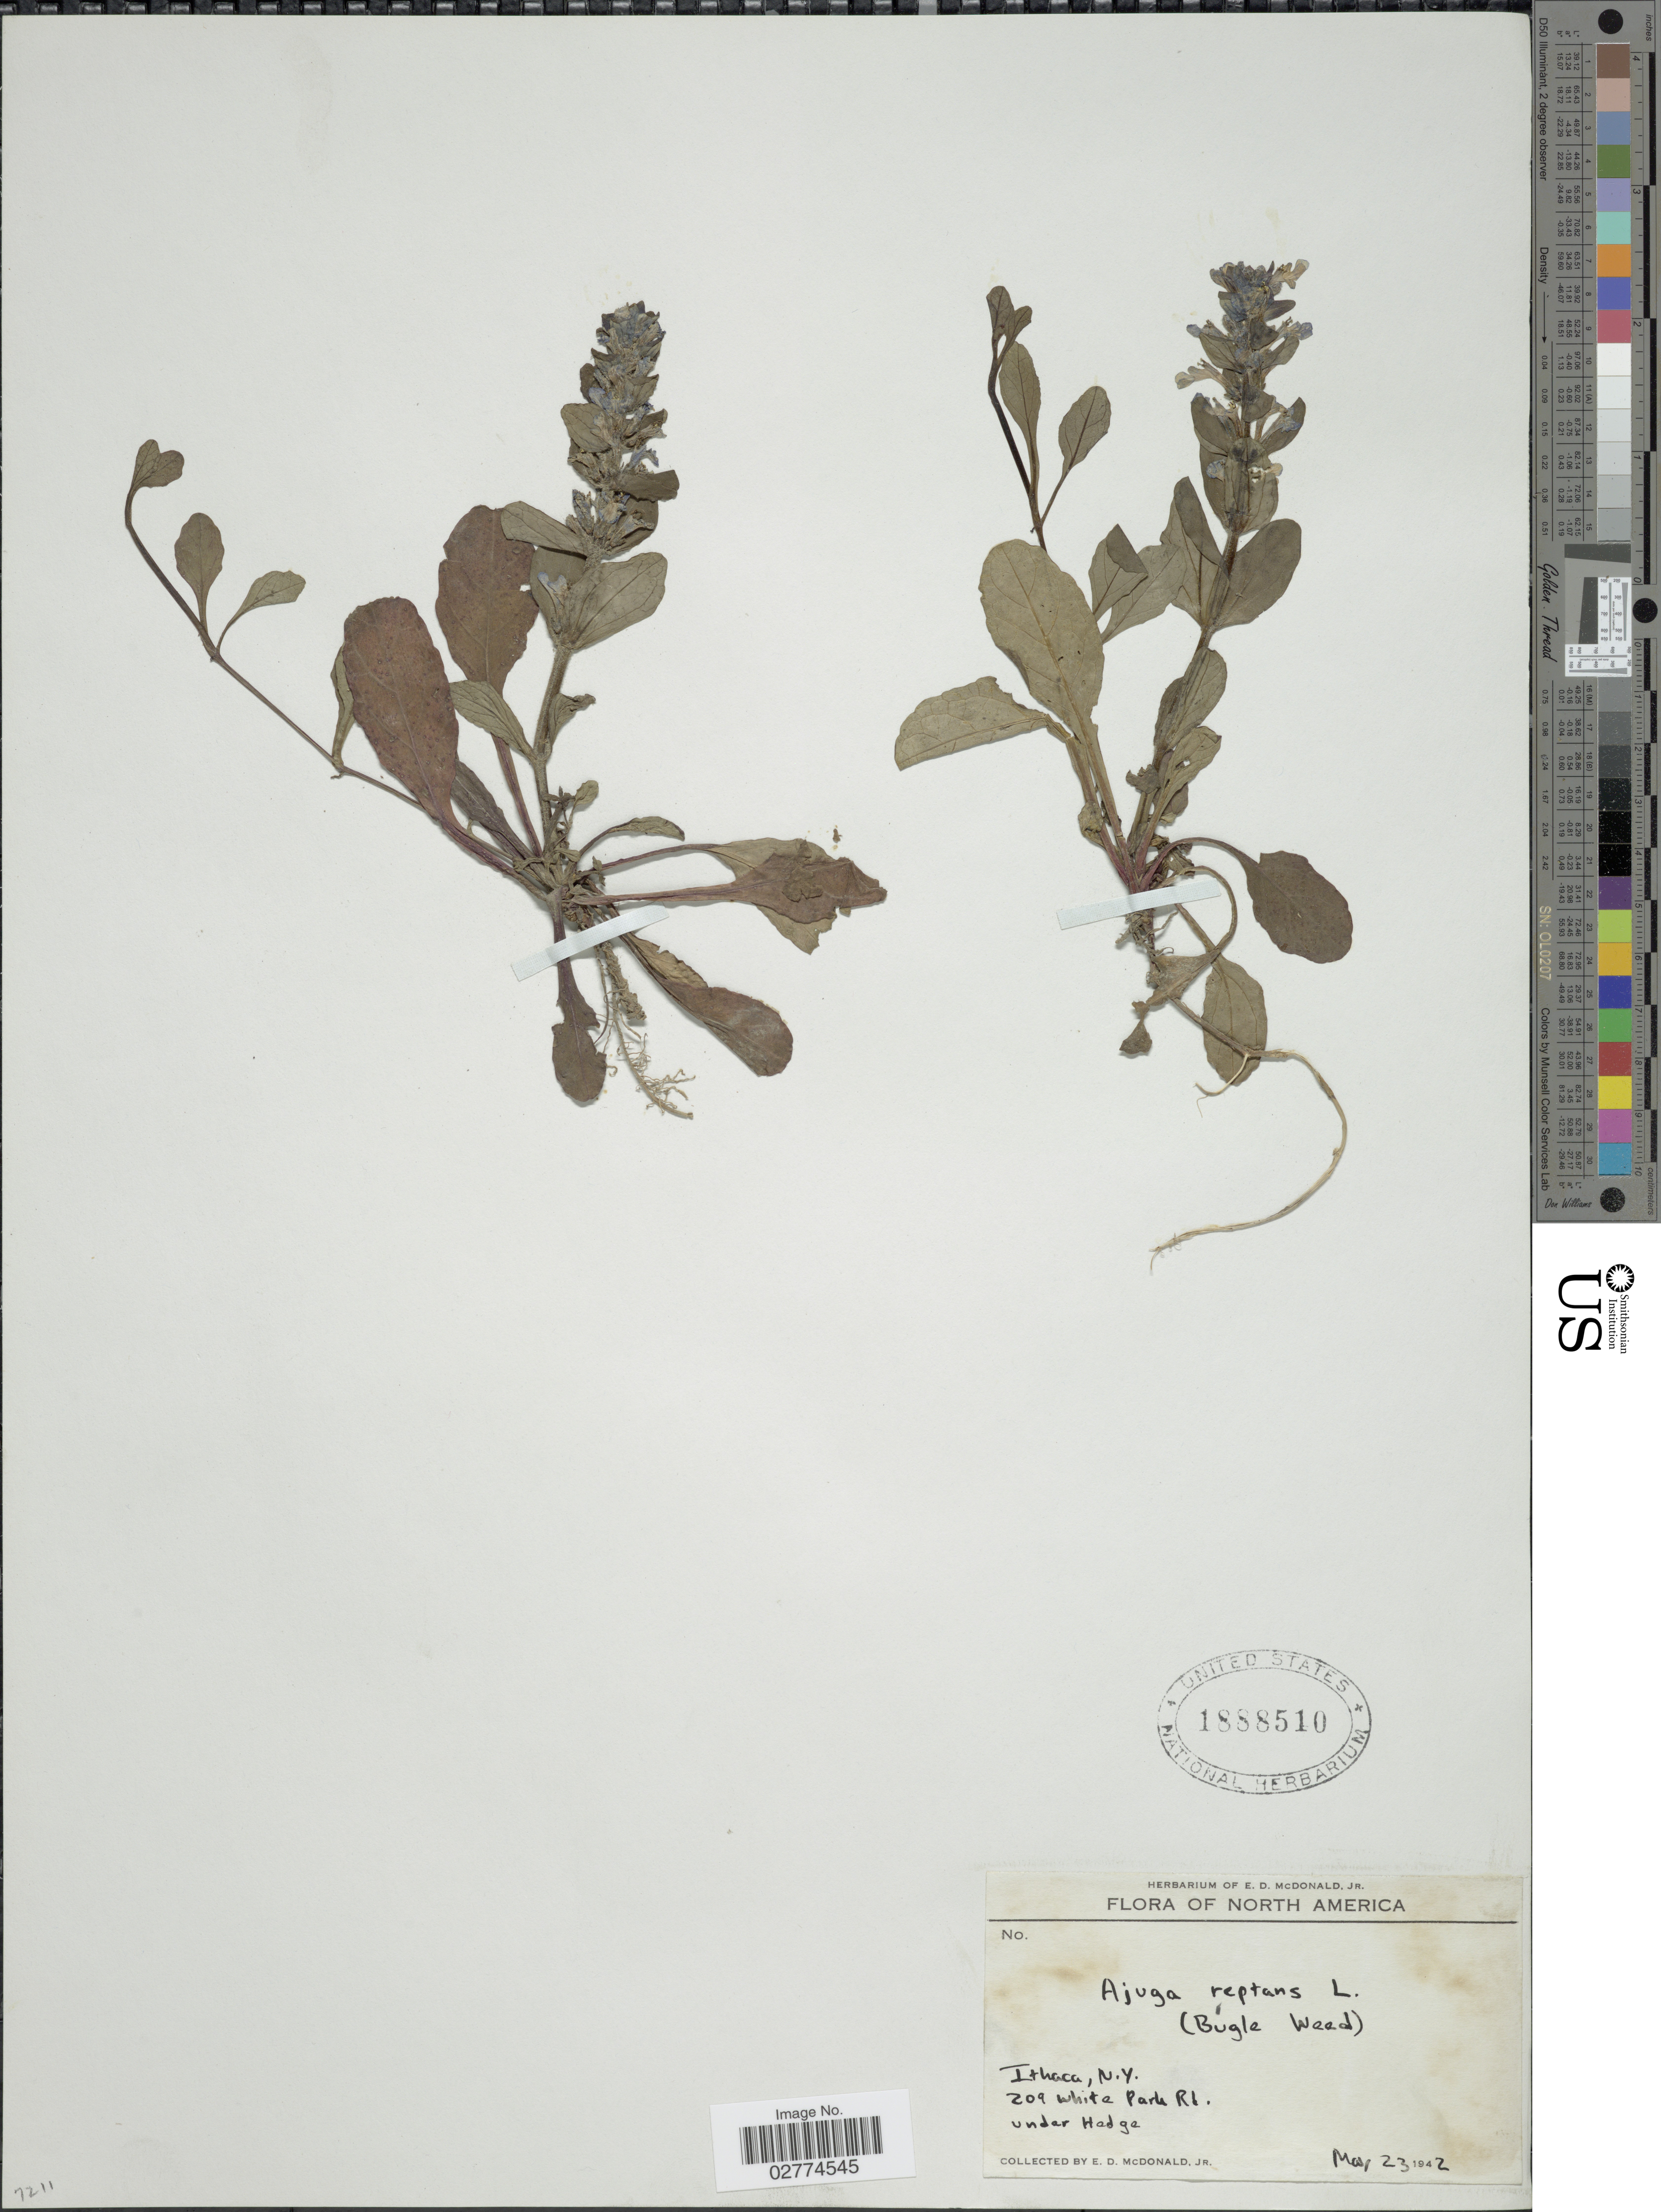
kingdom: Plantae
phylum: Tracheophyta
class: Magnoliopsida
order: Lamiales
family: Lamiaceae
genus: Ajuga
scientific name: Ajuga reptans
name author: L.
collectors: E. D. McDonald Jr.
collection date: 1942-05-23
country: United States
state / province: New York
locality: Ithaca, N.Y., 209 White Park Rd.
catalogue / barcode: US 1888510